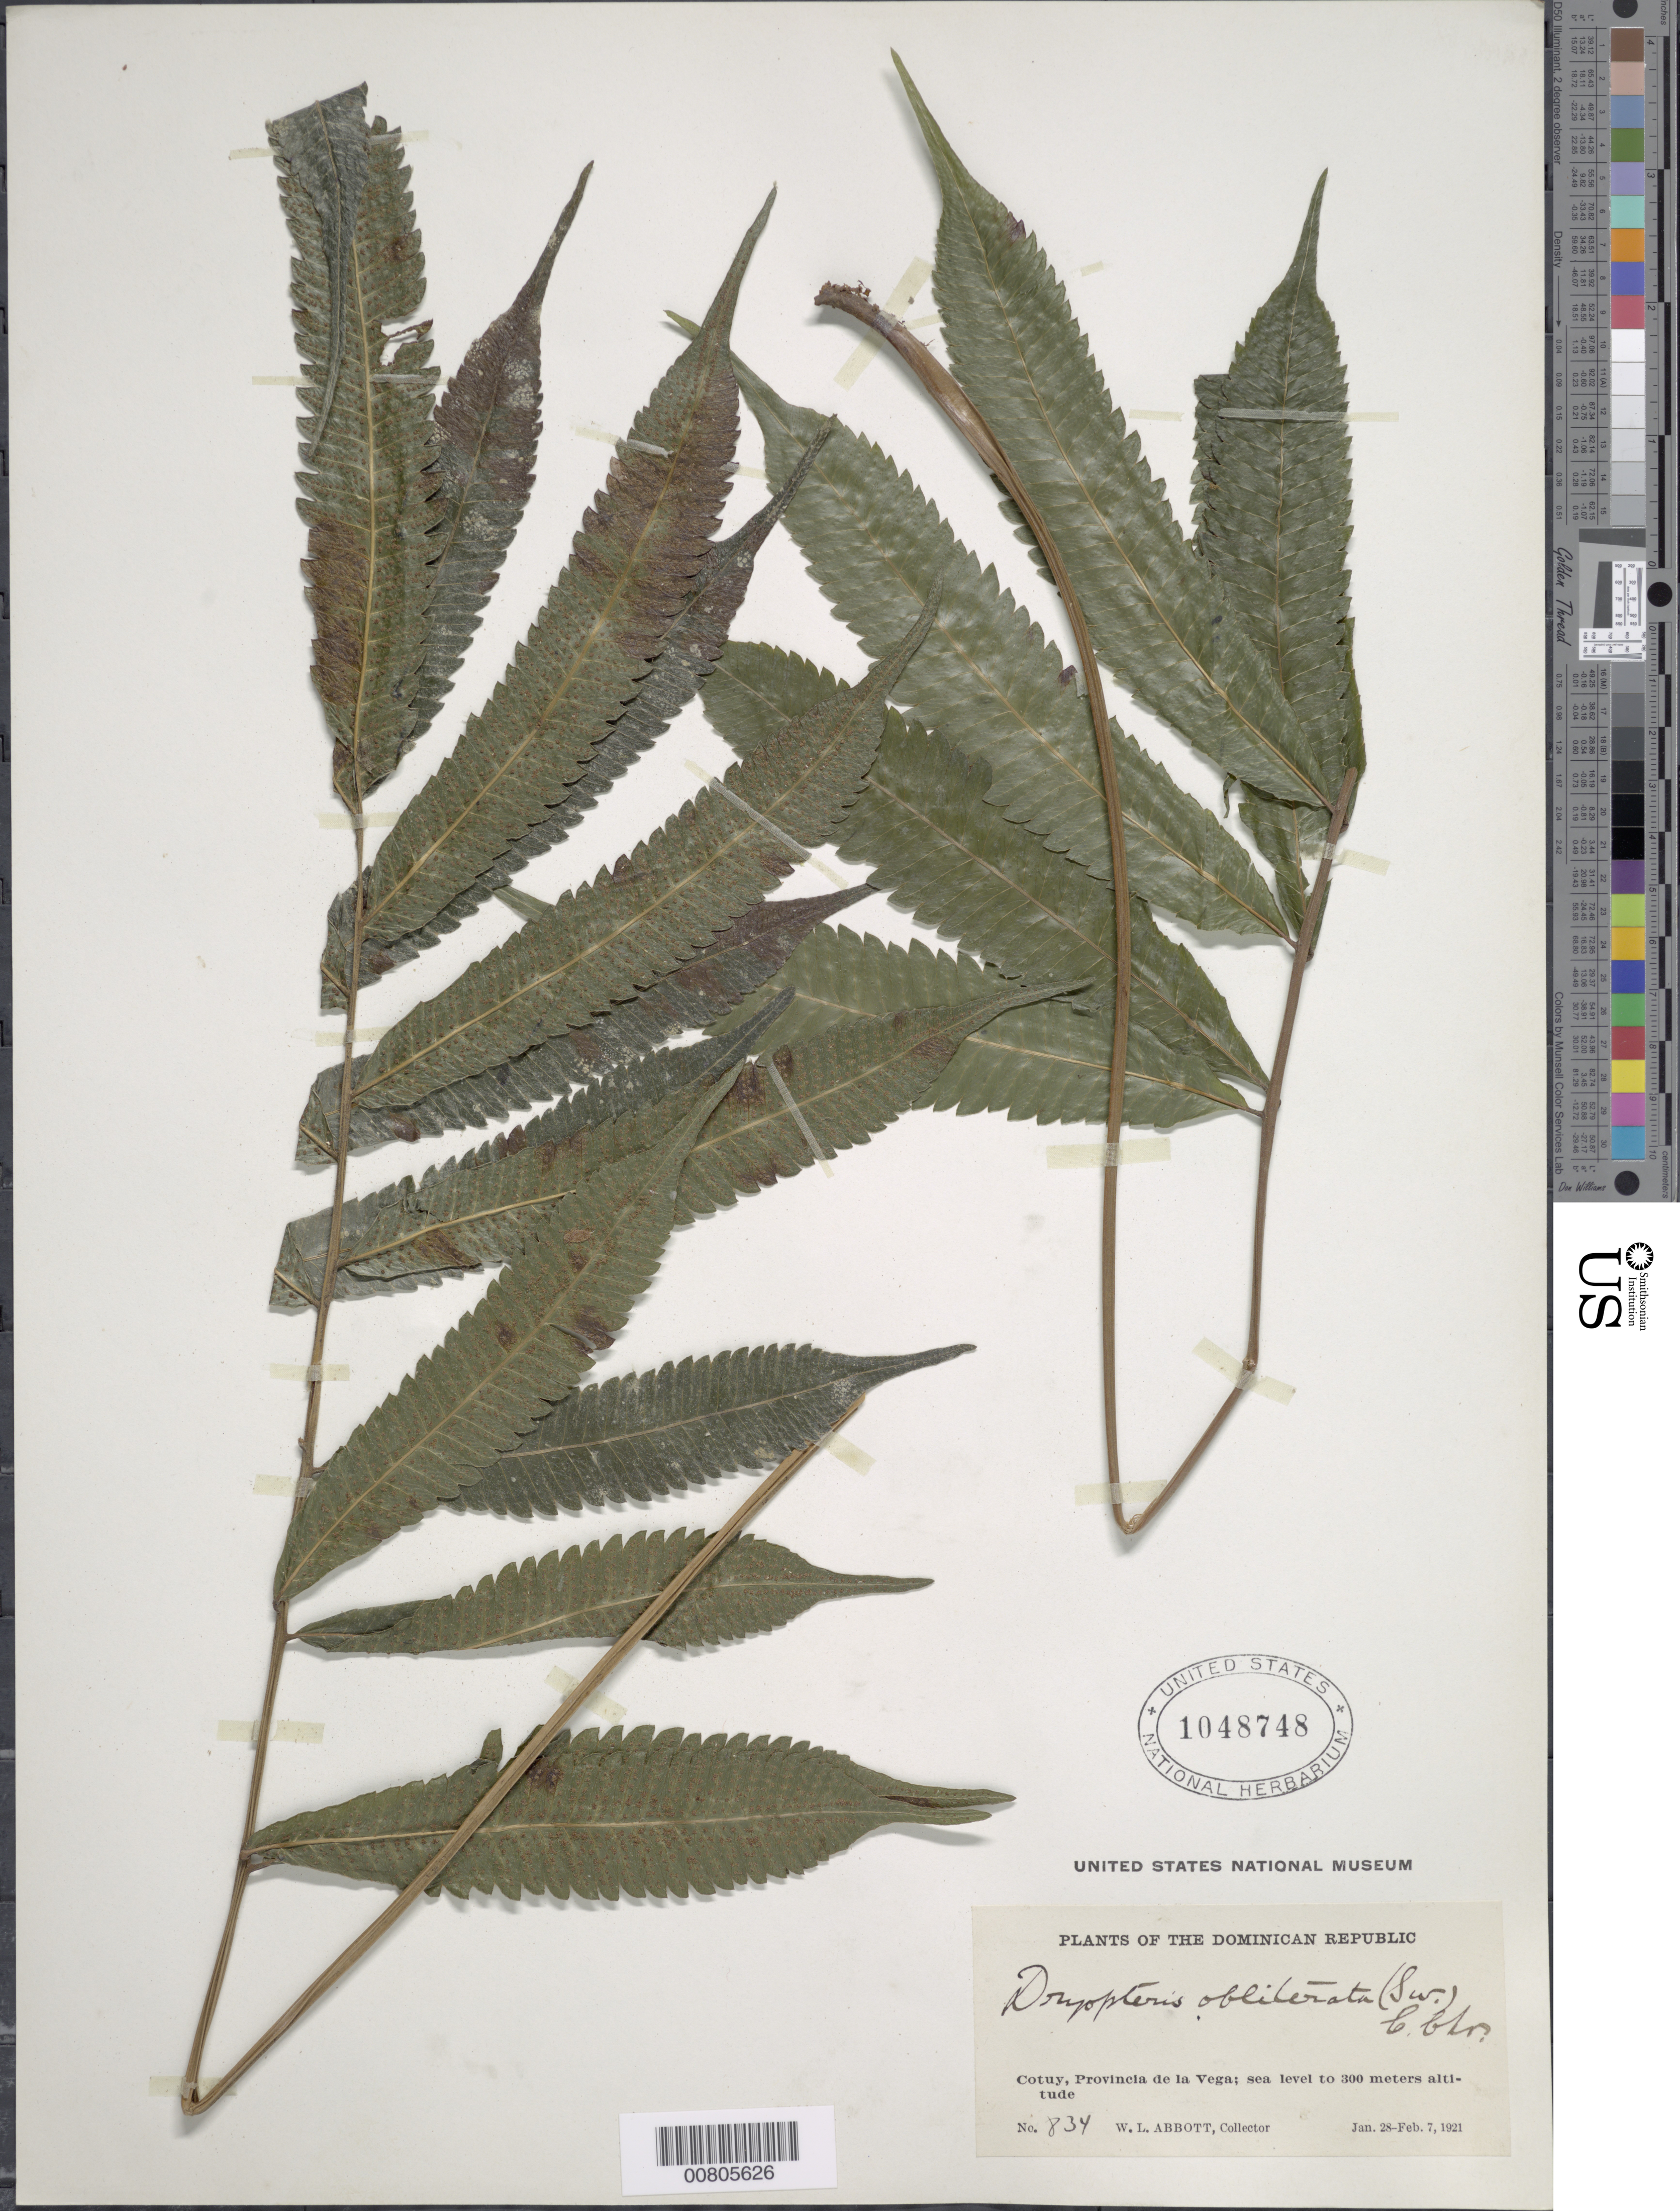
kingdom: Plantae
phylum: Tracheophyta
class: Polypodiopsida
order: Polypodiales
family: Thelypteridaceae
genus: Goniopteris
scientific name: Goniopteris obliterata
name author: (Sw.) C. Presl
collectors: W. L. Abbott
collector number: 834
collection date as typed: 28 Jan 1921 to 07 Feb 1921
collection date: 1921-01-28/1921-02-07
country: Dominican Republic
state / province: La Vega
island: Hispaniola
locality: Cotuy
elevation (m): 0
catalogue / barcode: US 1048748